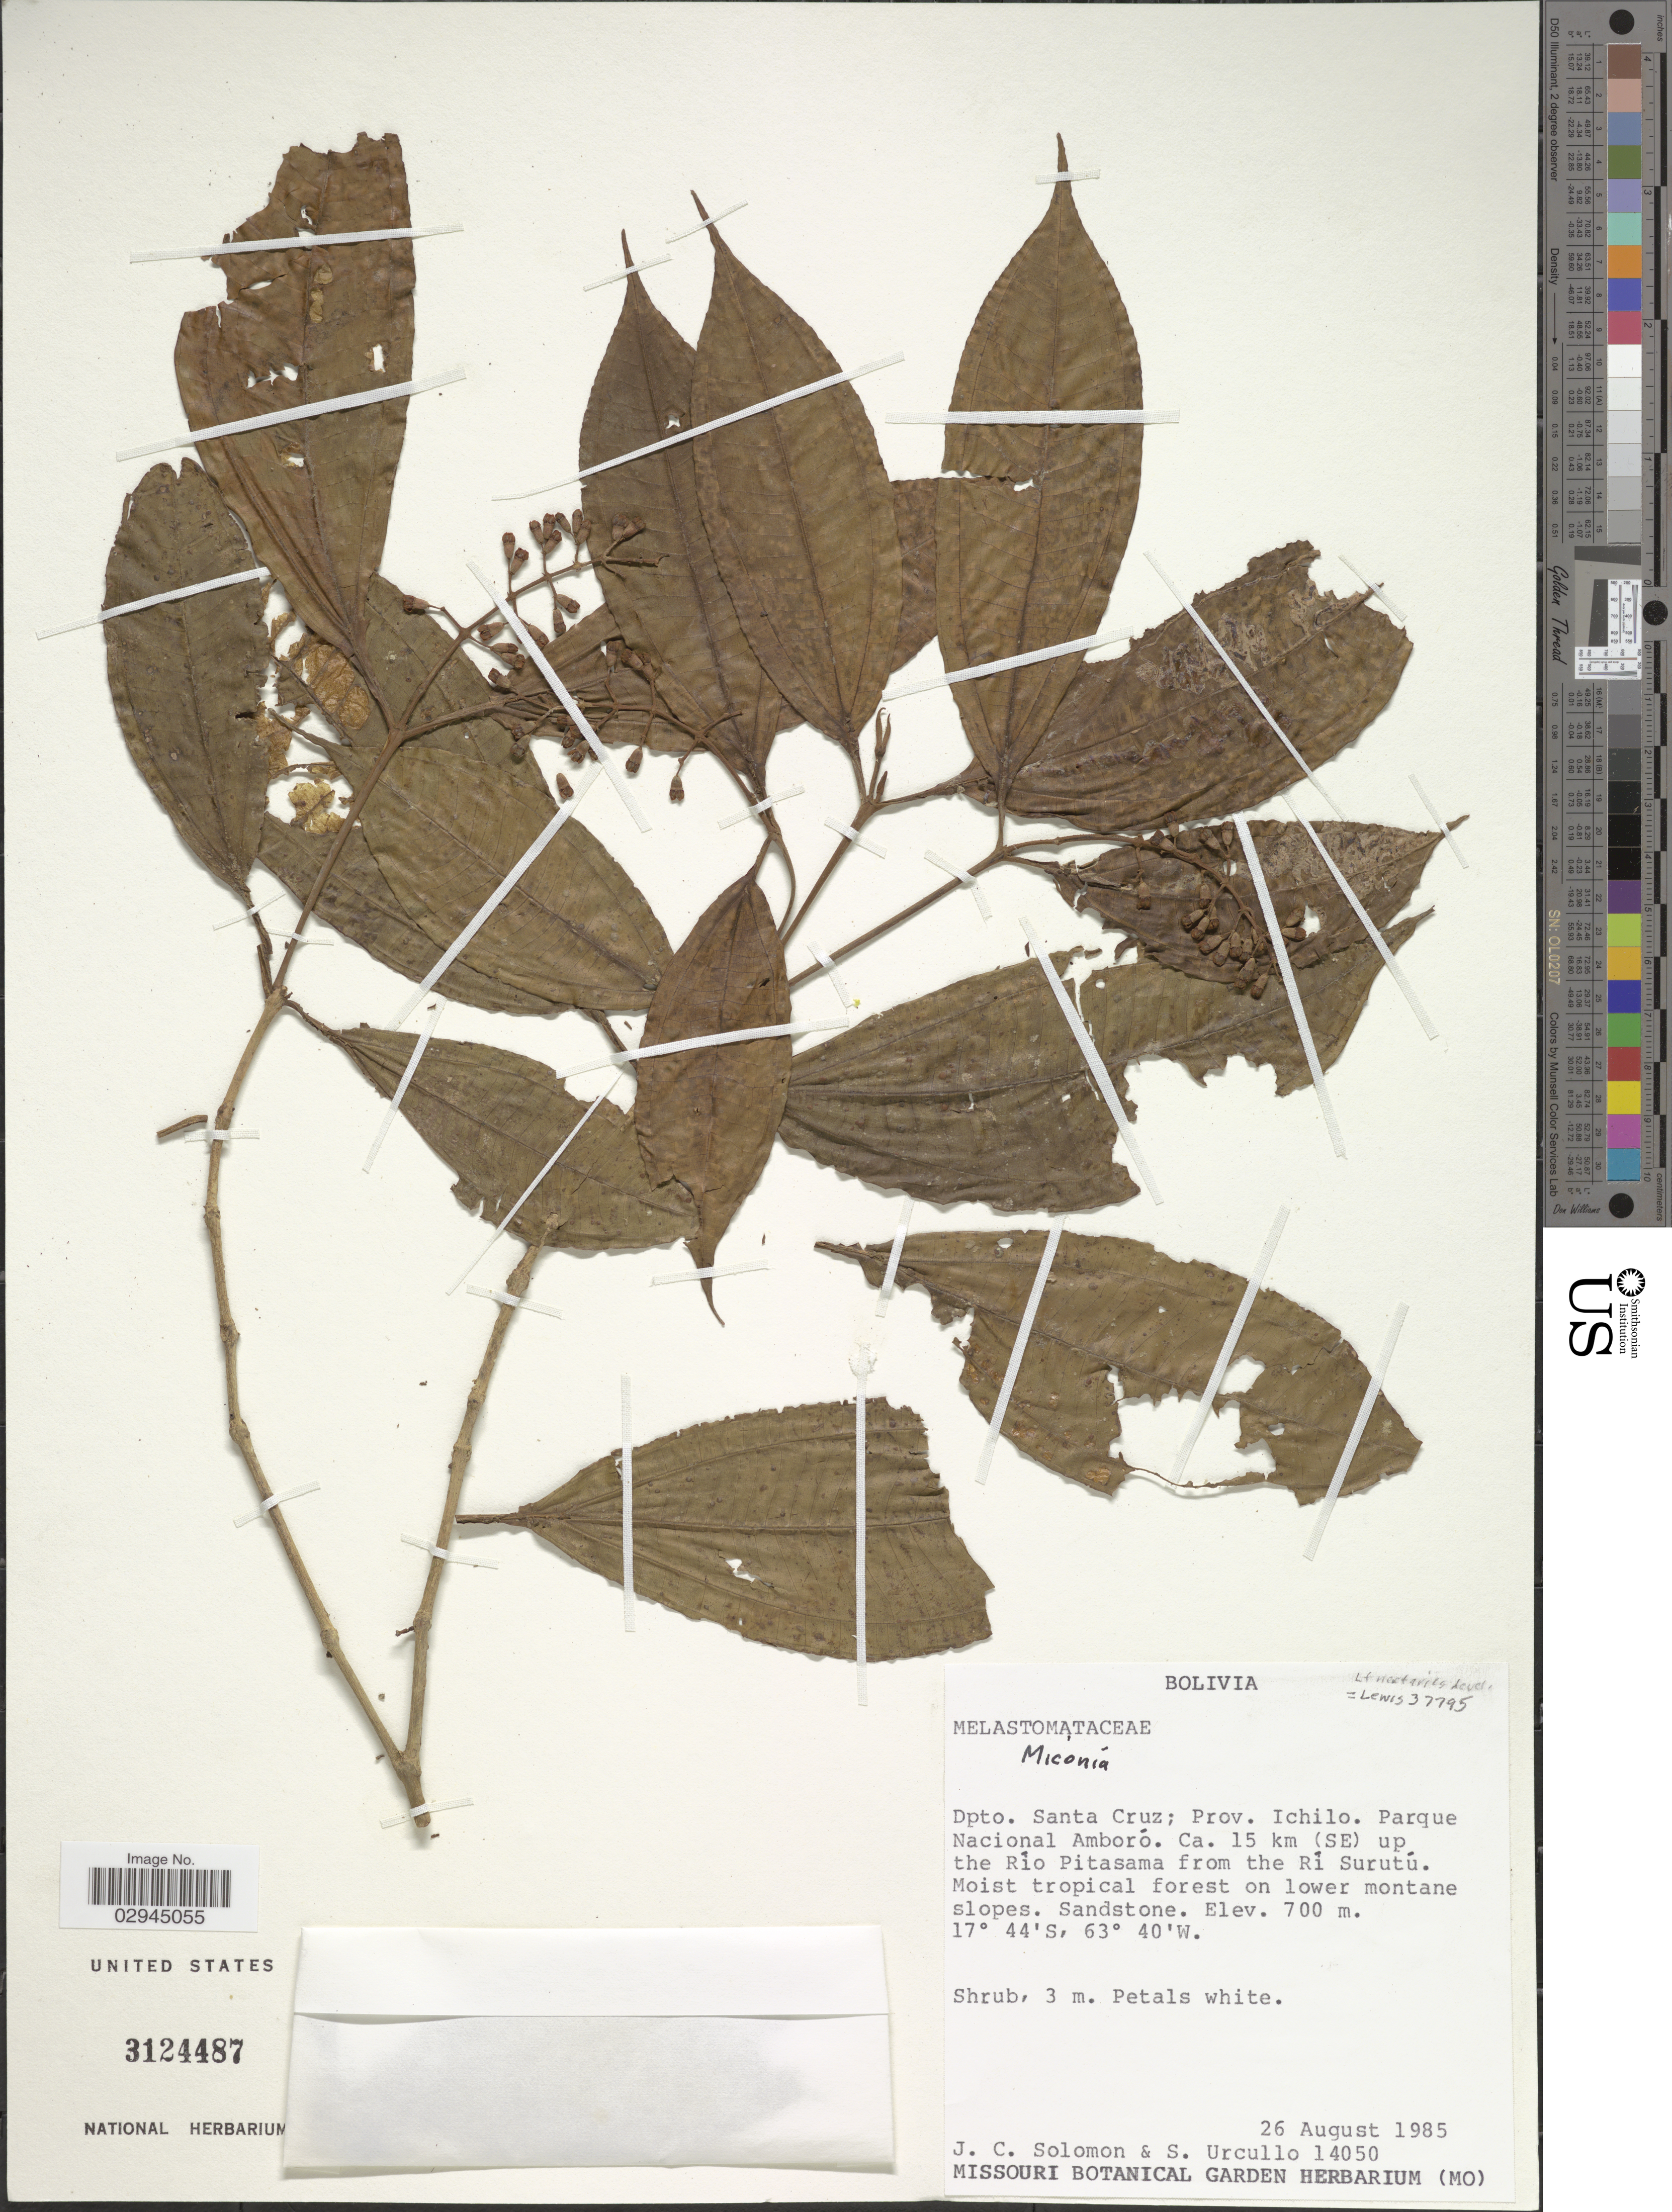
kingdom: Plantae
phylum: Tracheophyta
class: Magnoliopsida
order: Myrtales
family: Melastomataceae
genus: Miconia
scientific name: Miconia sp.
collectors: J. C. Solomon & S. Urcullo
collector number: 14050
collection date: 1985-08-26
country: Bolivia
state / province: Santa Cruz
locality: Dpto. Santa Cruz; Prov. Ichilo. Parque Nacional Amboró. Ca. 15 km (SE) up the Río Pitasama from the Rí Surutú.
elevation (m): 700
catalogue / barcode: US 3124487